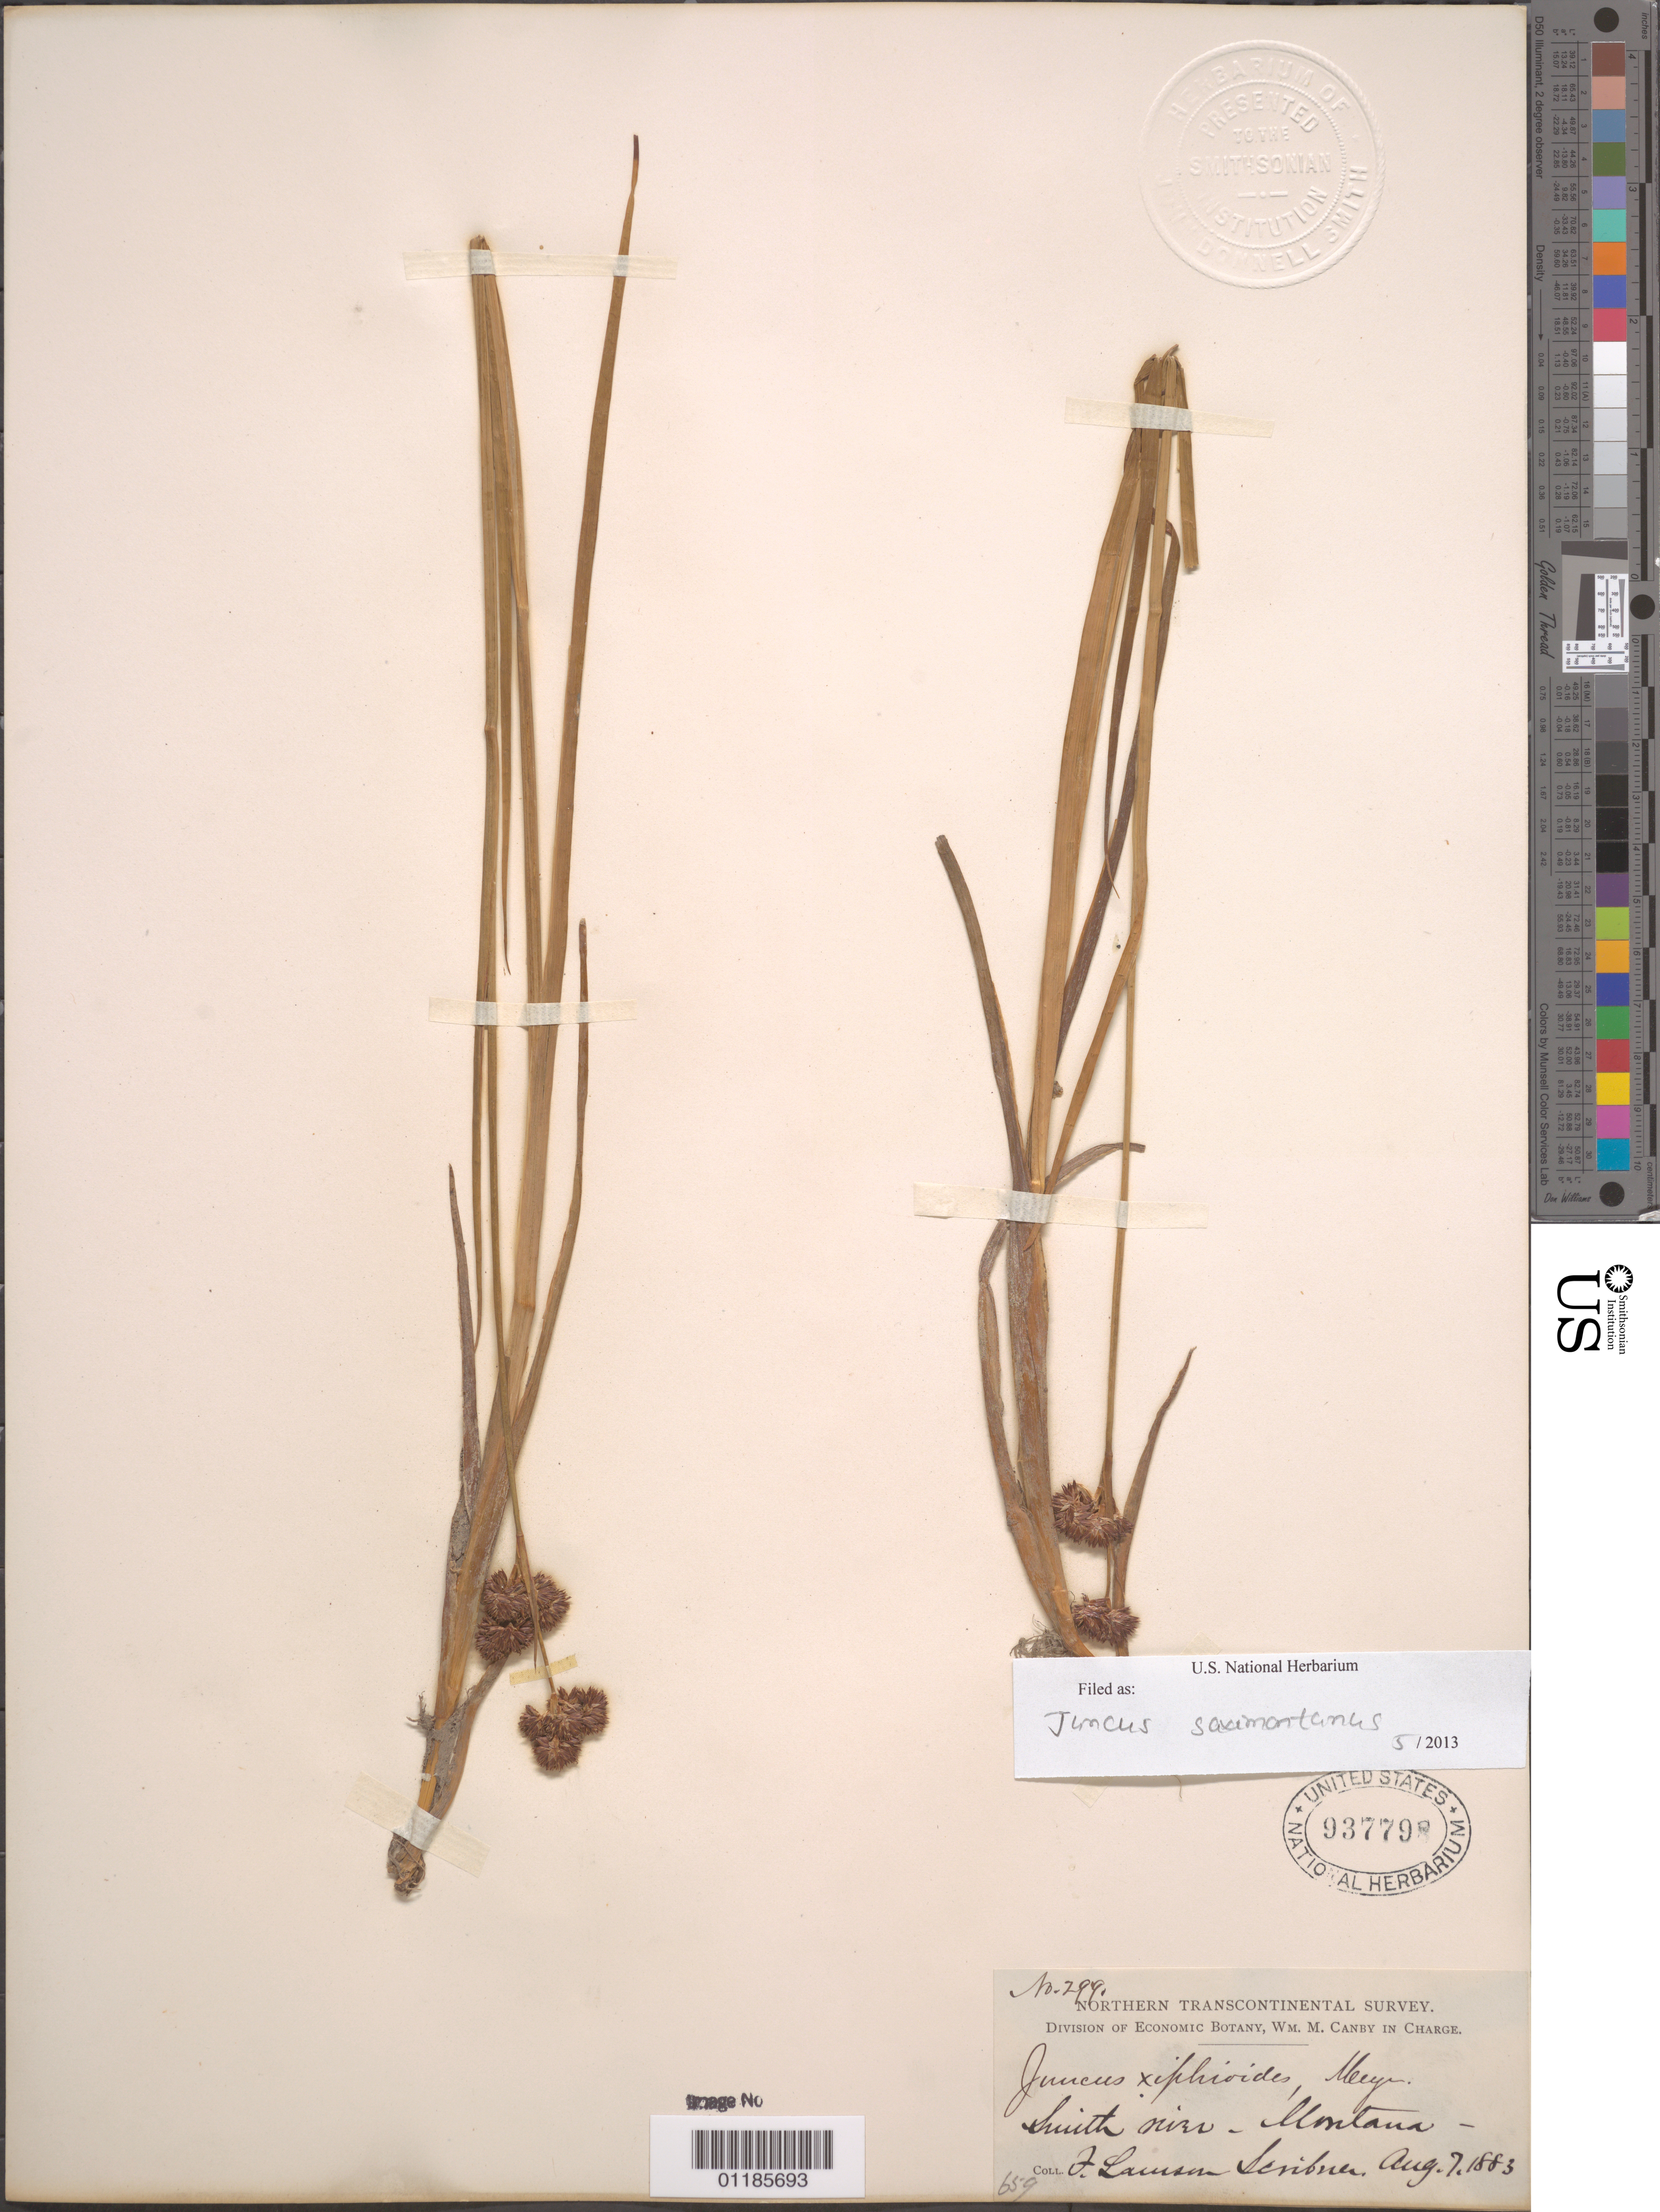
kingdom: Plantae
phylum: Tracheophyta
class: Liliopsida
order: Poales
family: Juncaceae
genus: Juncus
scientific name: Juncus saximontanus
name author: A. Nelson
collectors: F. L. Scribner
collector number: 299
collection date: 1883-08-07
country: United States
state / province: Montana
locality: Smith River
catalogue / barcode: US 937798